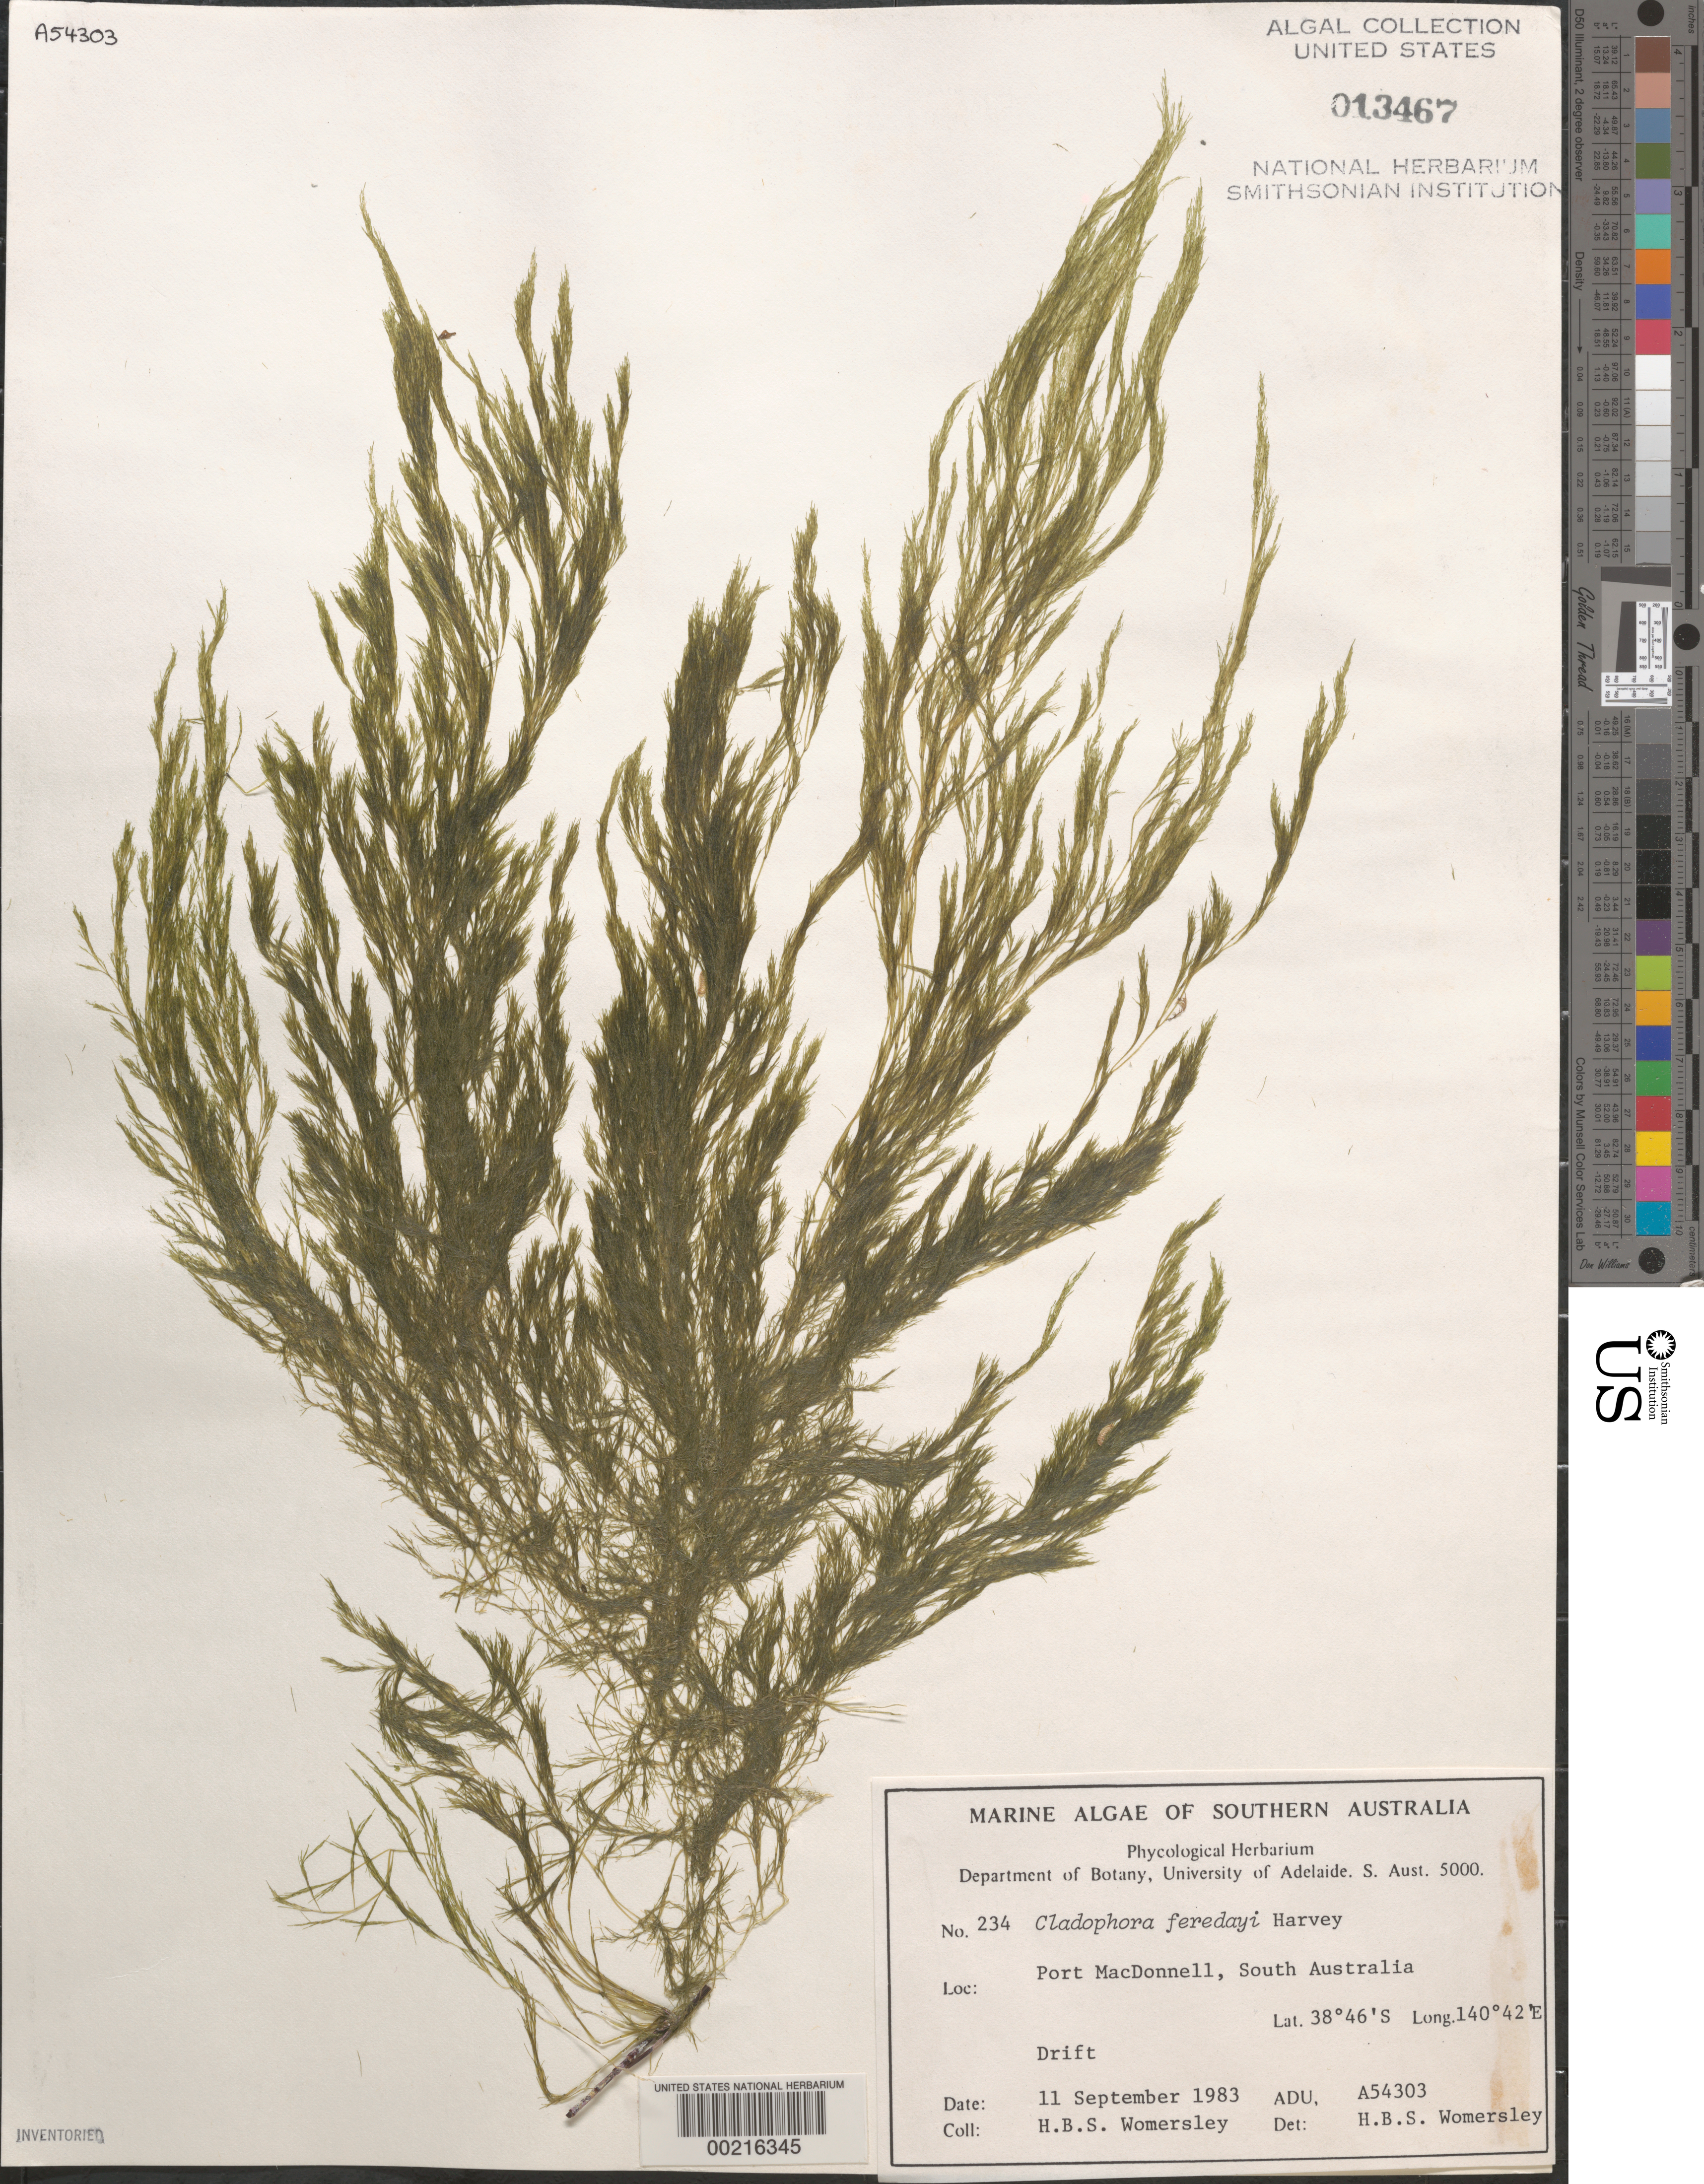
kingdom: Plantae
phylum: Chlorophyta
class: Ulvophyceae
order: Cladophorales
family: Cladophoraceae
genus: Lychaete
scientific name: Lychaete feredayi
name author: (Harvey) M.J. Wynne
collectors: H. B. S. Womersley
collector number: ADU A54303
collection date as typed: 11 Sep 1983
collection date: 1983-09-11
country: Australia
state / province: South Australia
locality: Port macdonnell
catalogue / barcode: US 13467